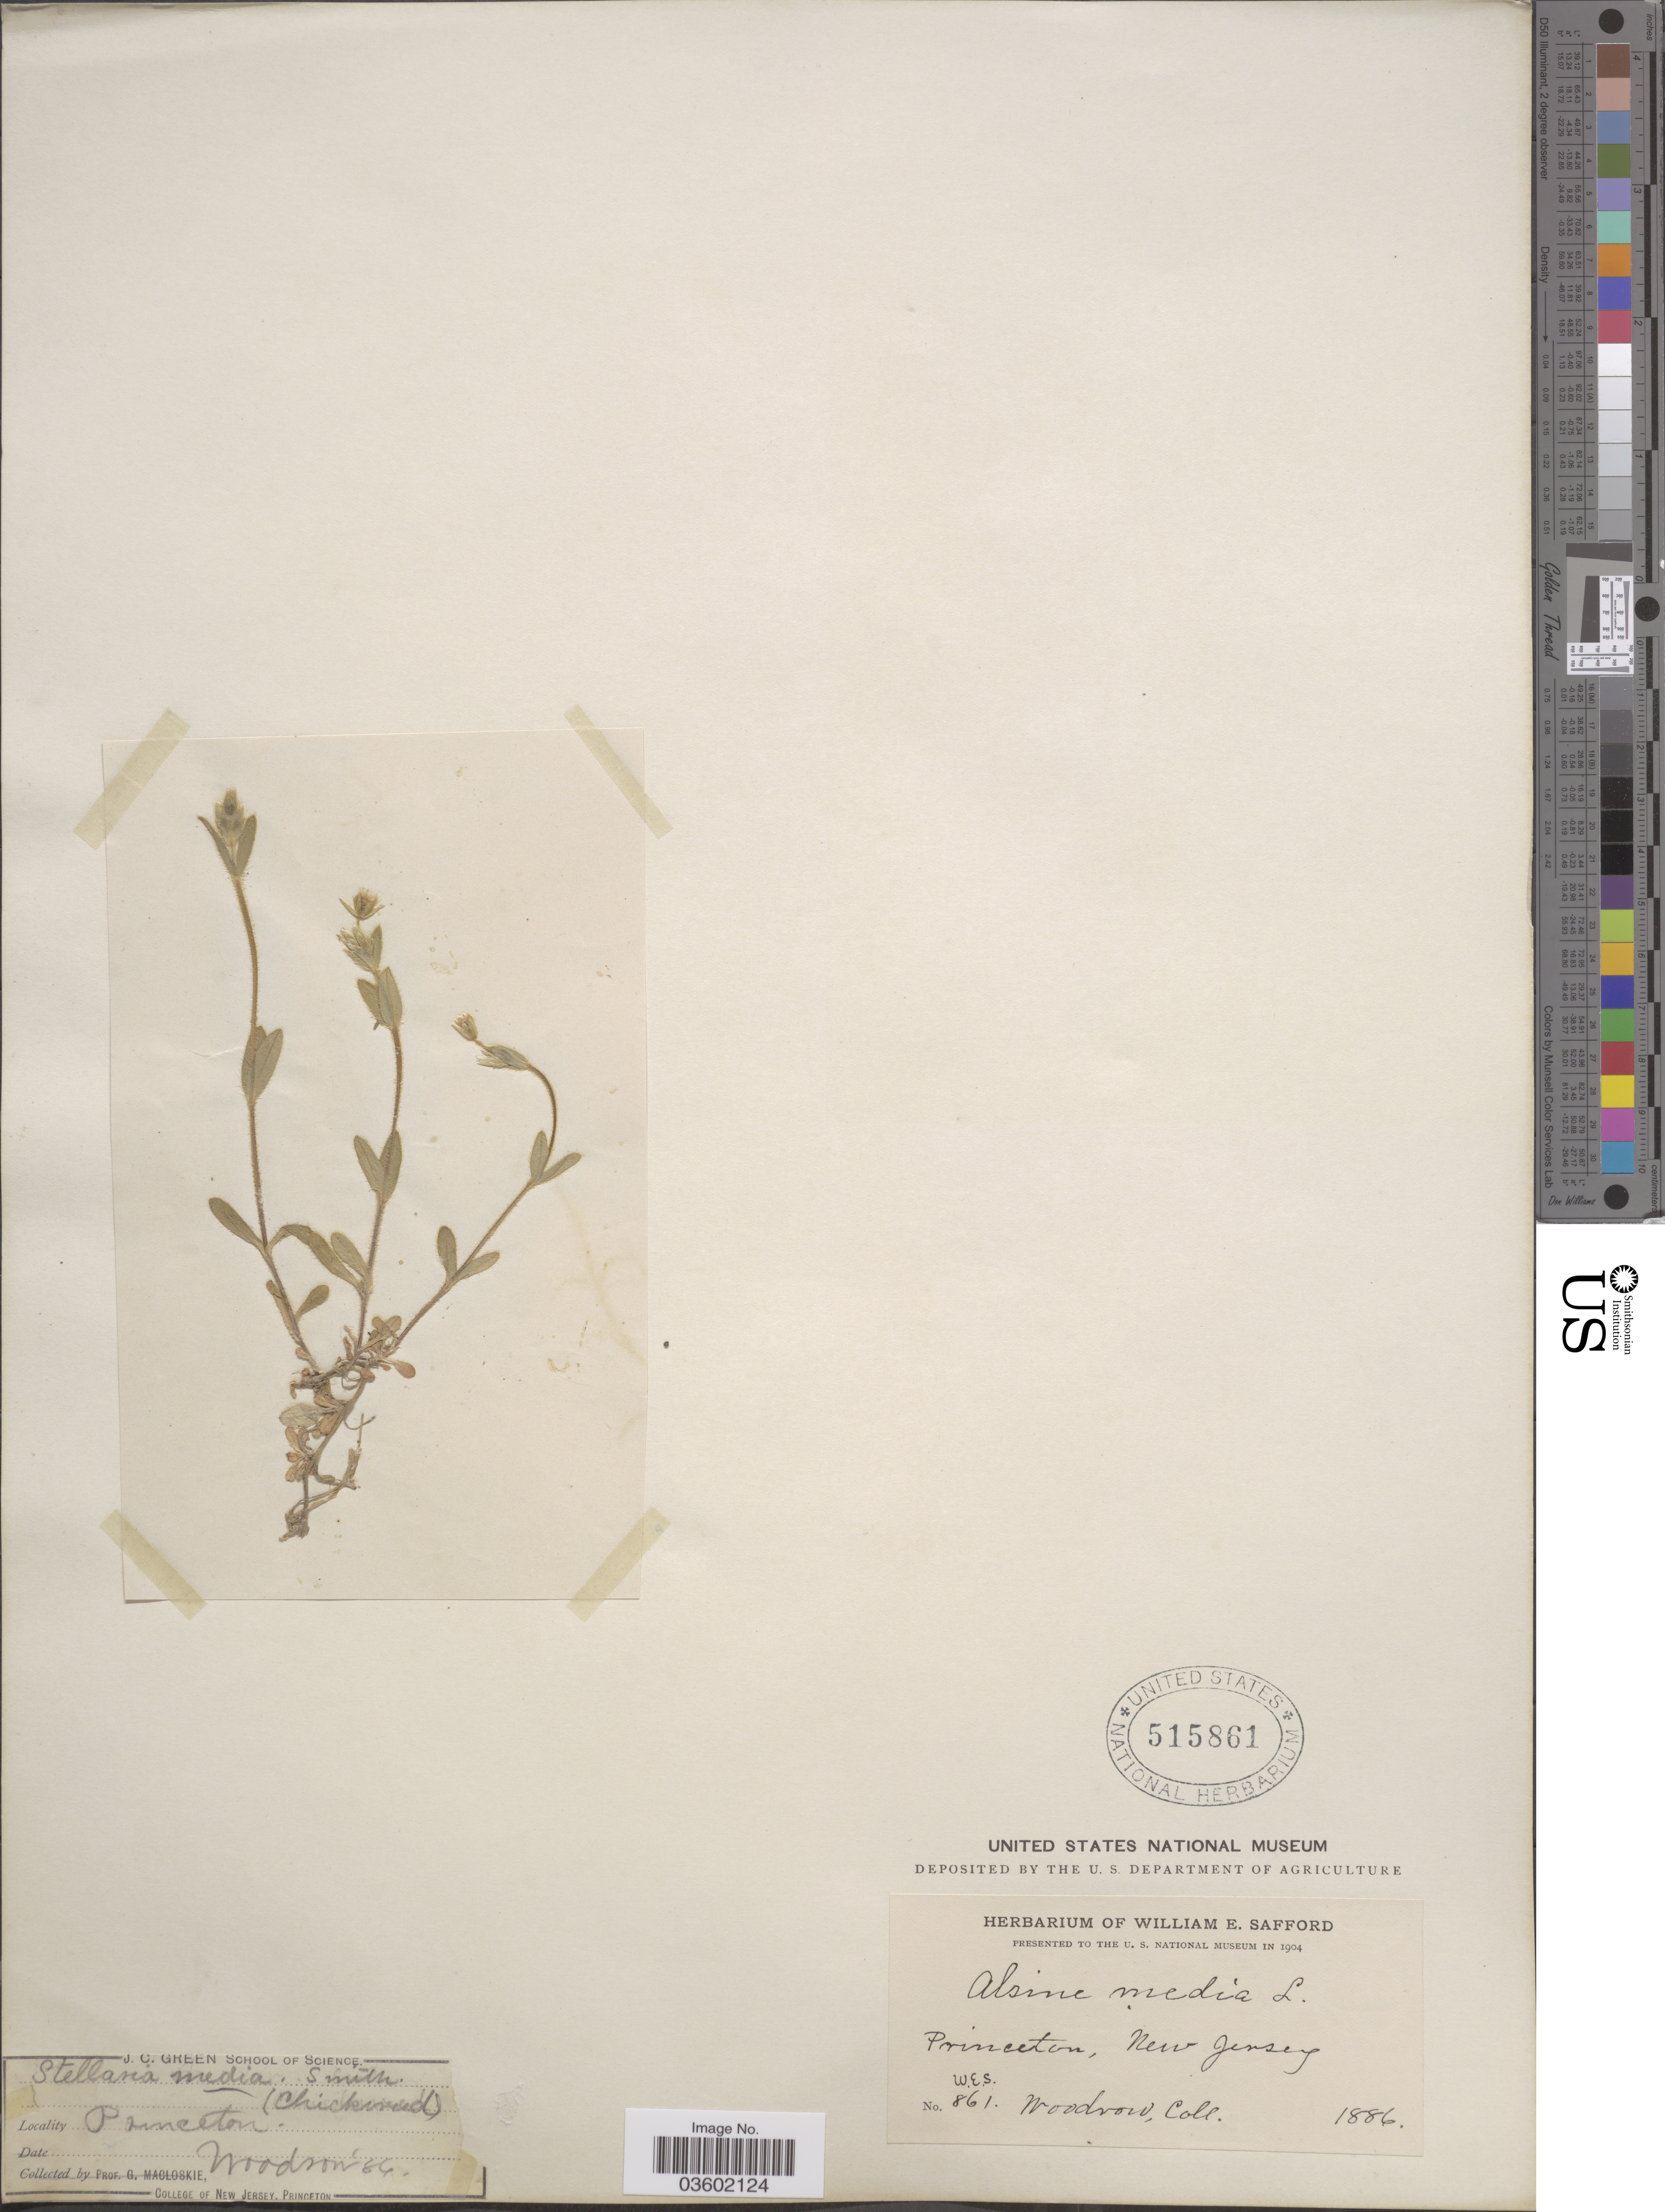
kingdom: Plantae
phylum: Tracheophyta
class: Magnoliopsida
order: Caryophyllales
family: Caryophyllaceae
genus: Cerastium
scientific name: Cerastium vulgatum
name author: L.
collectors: -- Woodson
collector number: W.E.S. 861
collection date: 1886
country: United States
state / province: New Jersey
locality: Princeton.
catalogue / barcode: US 515861